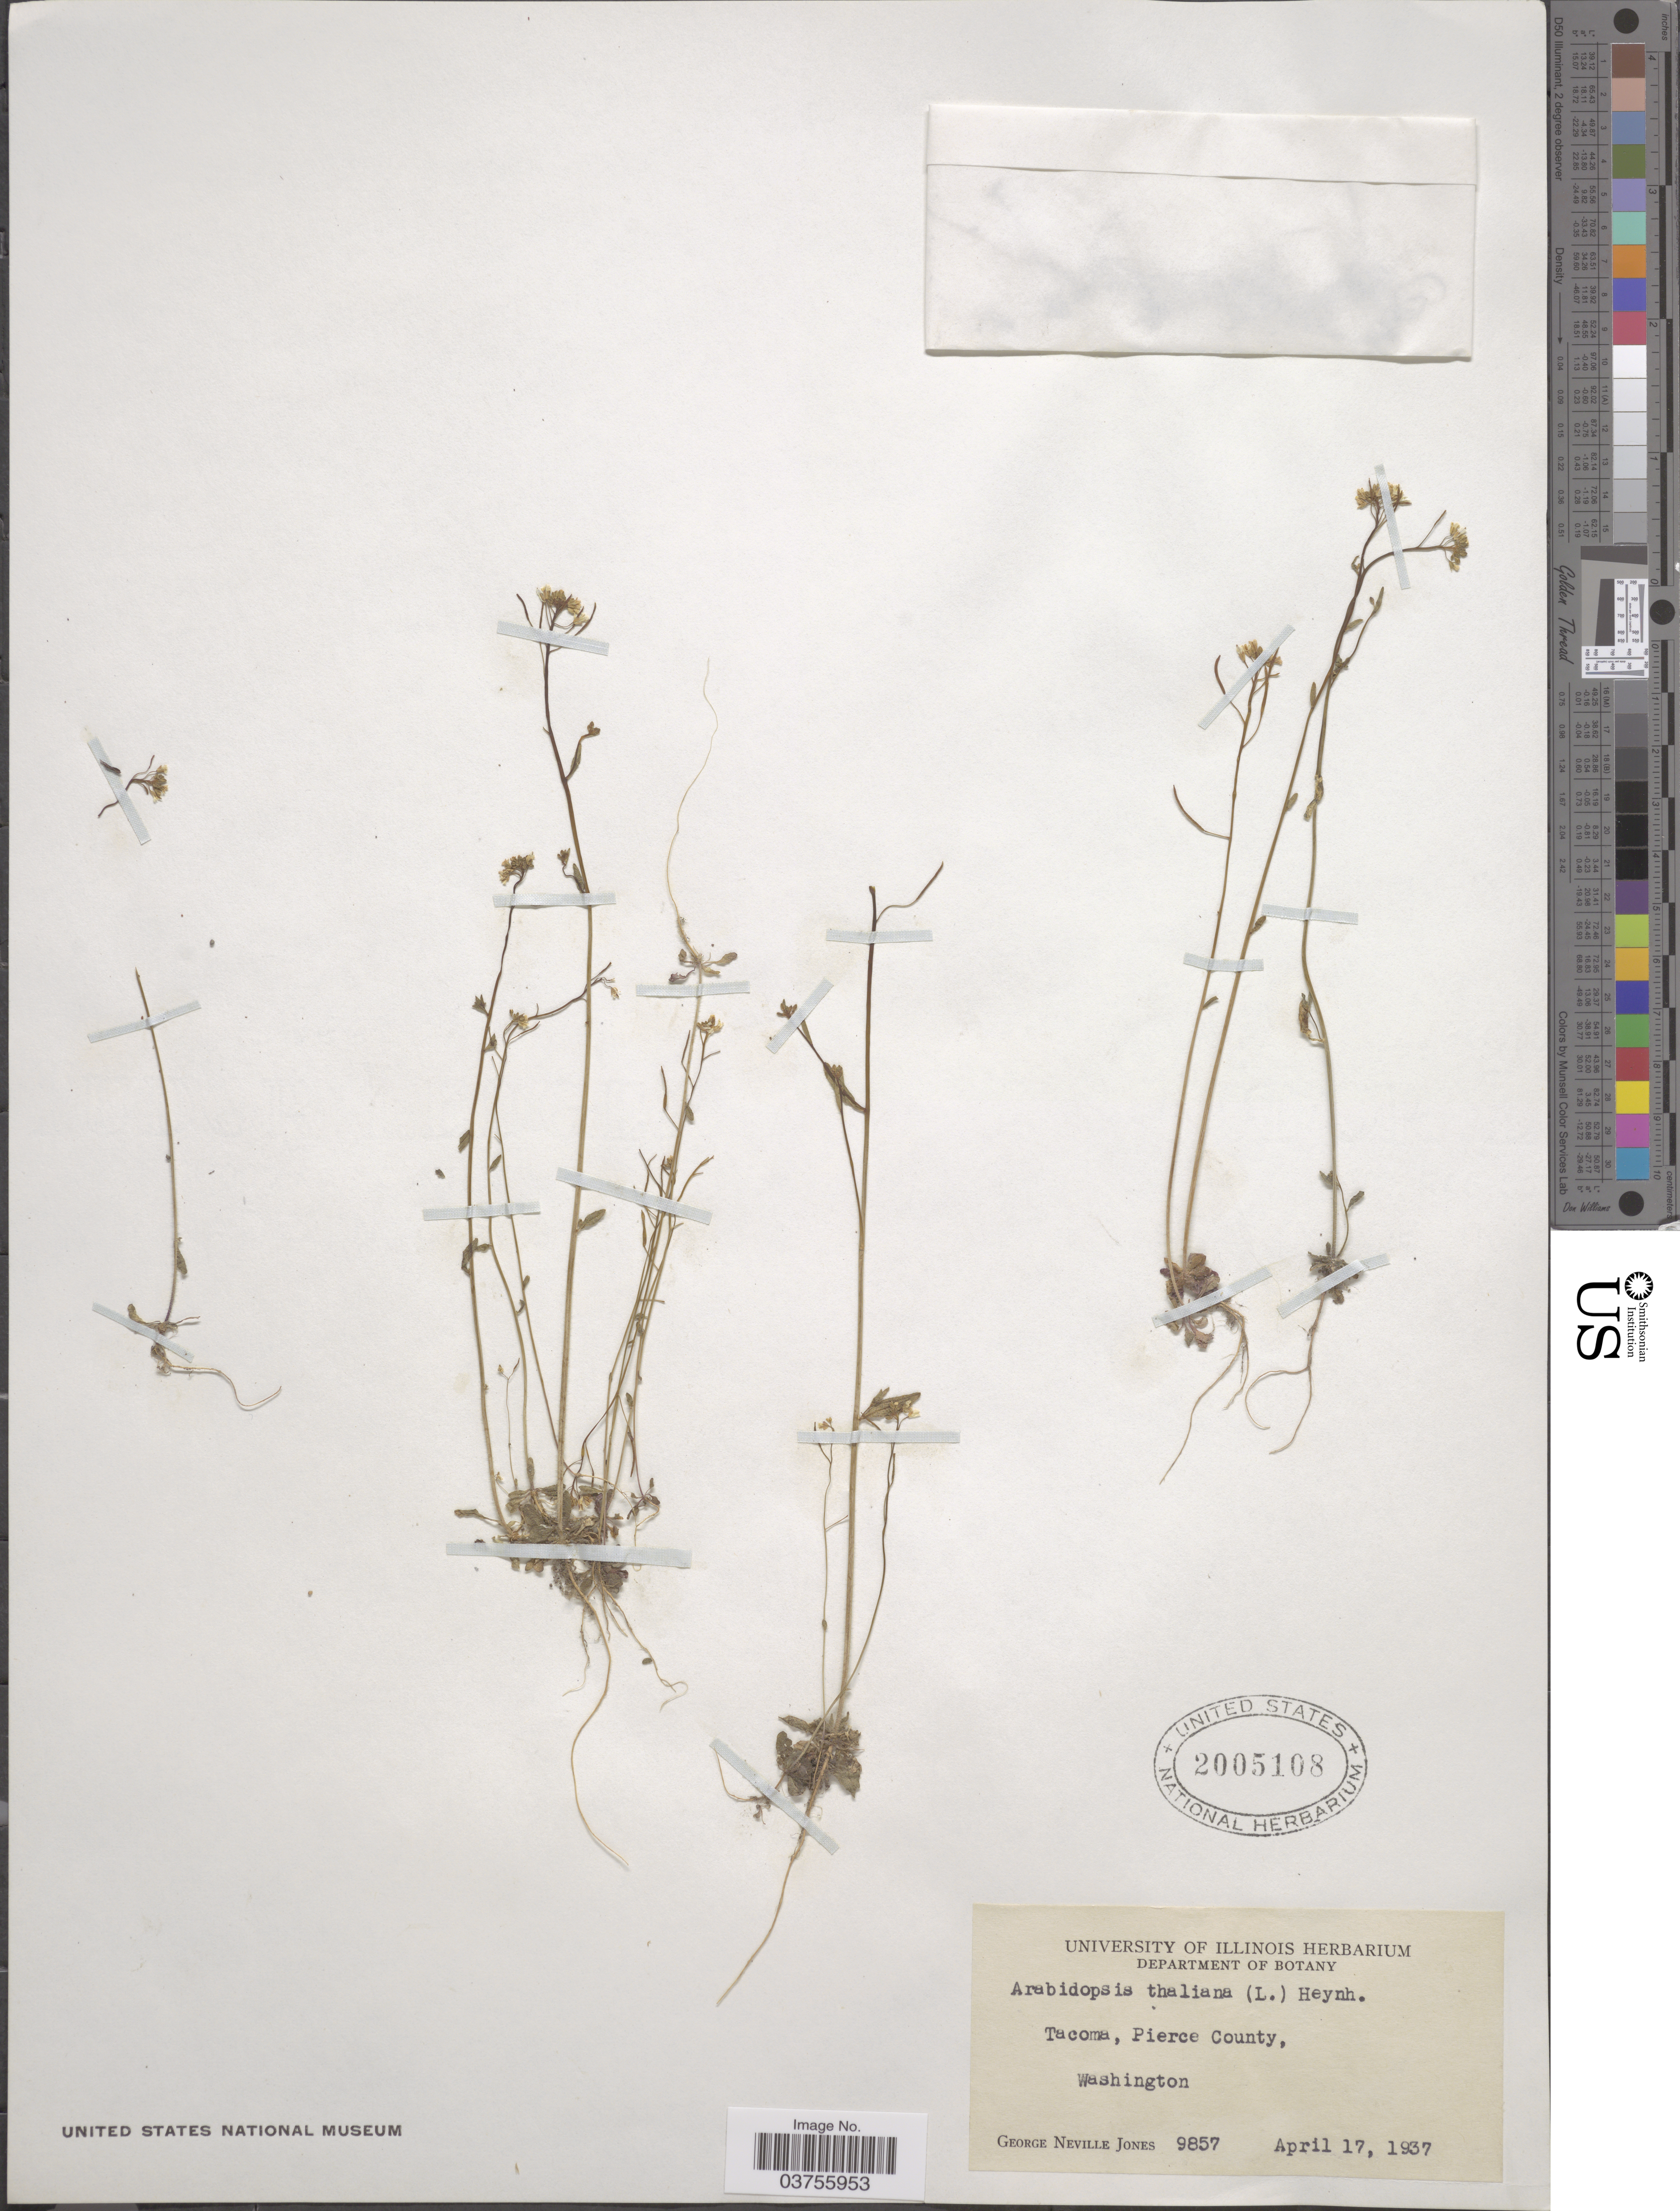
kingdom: Plantae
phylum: Tracheophyta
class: Magnoliopsida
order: Brassicales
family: Brassicaceae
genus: Arabidopsis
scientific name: Arabidopsis thaliana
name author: (L.) Heynh.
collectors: G. N. Jones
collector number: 9857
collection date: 1937-04-17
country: United States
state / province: Washington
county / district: Pierce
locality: Tacoma, Pierce County.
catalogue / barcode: US 2005108